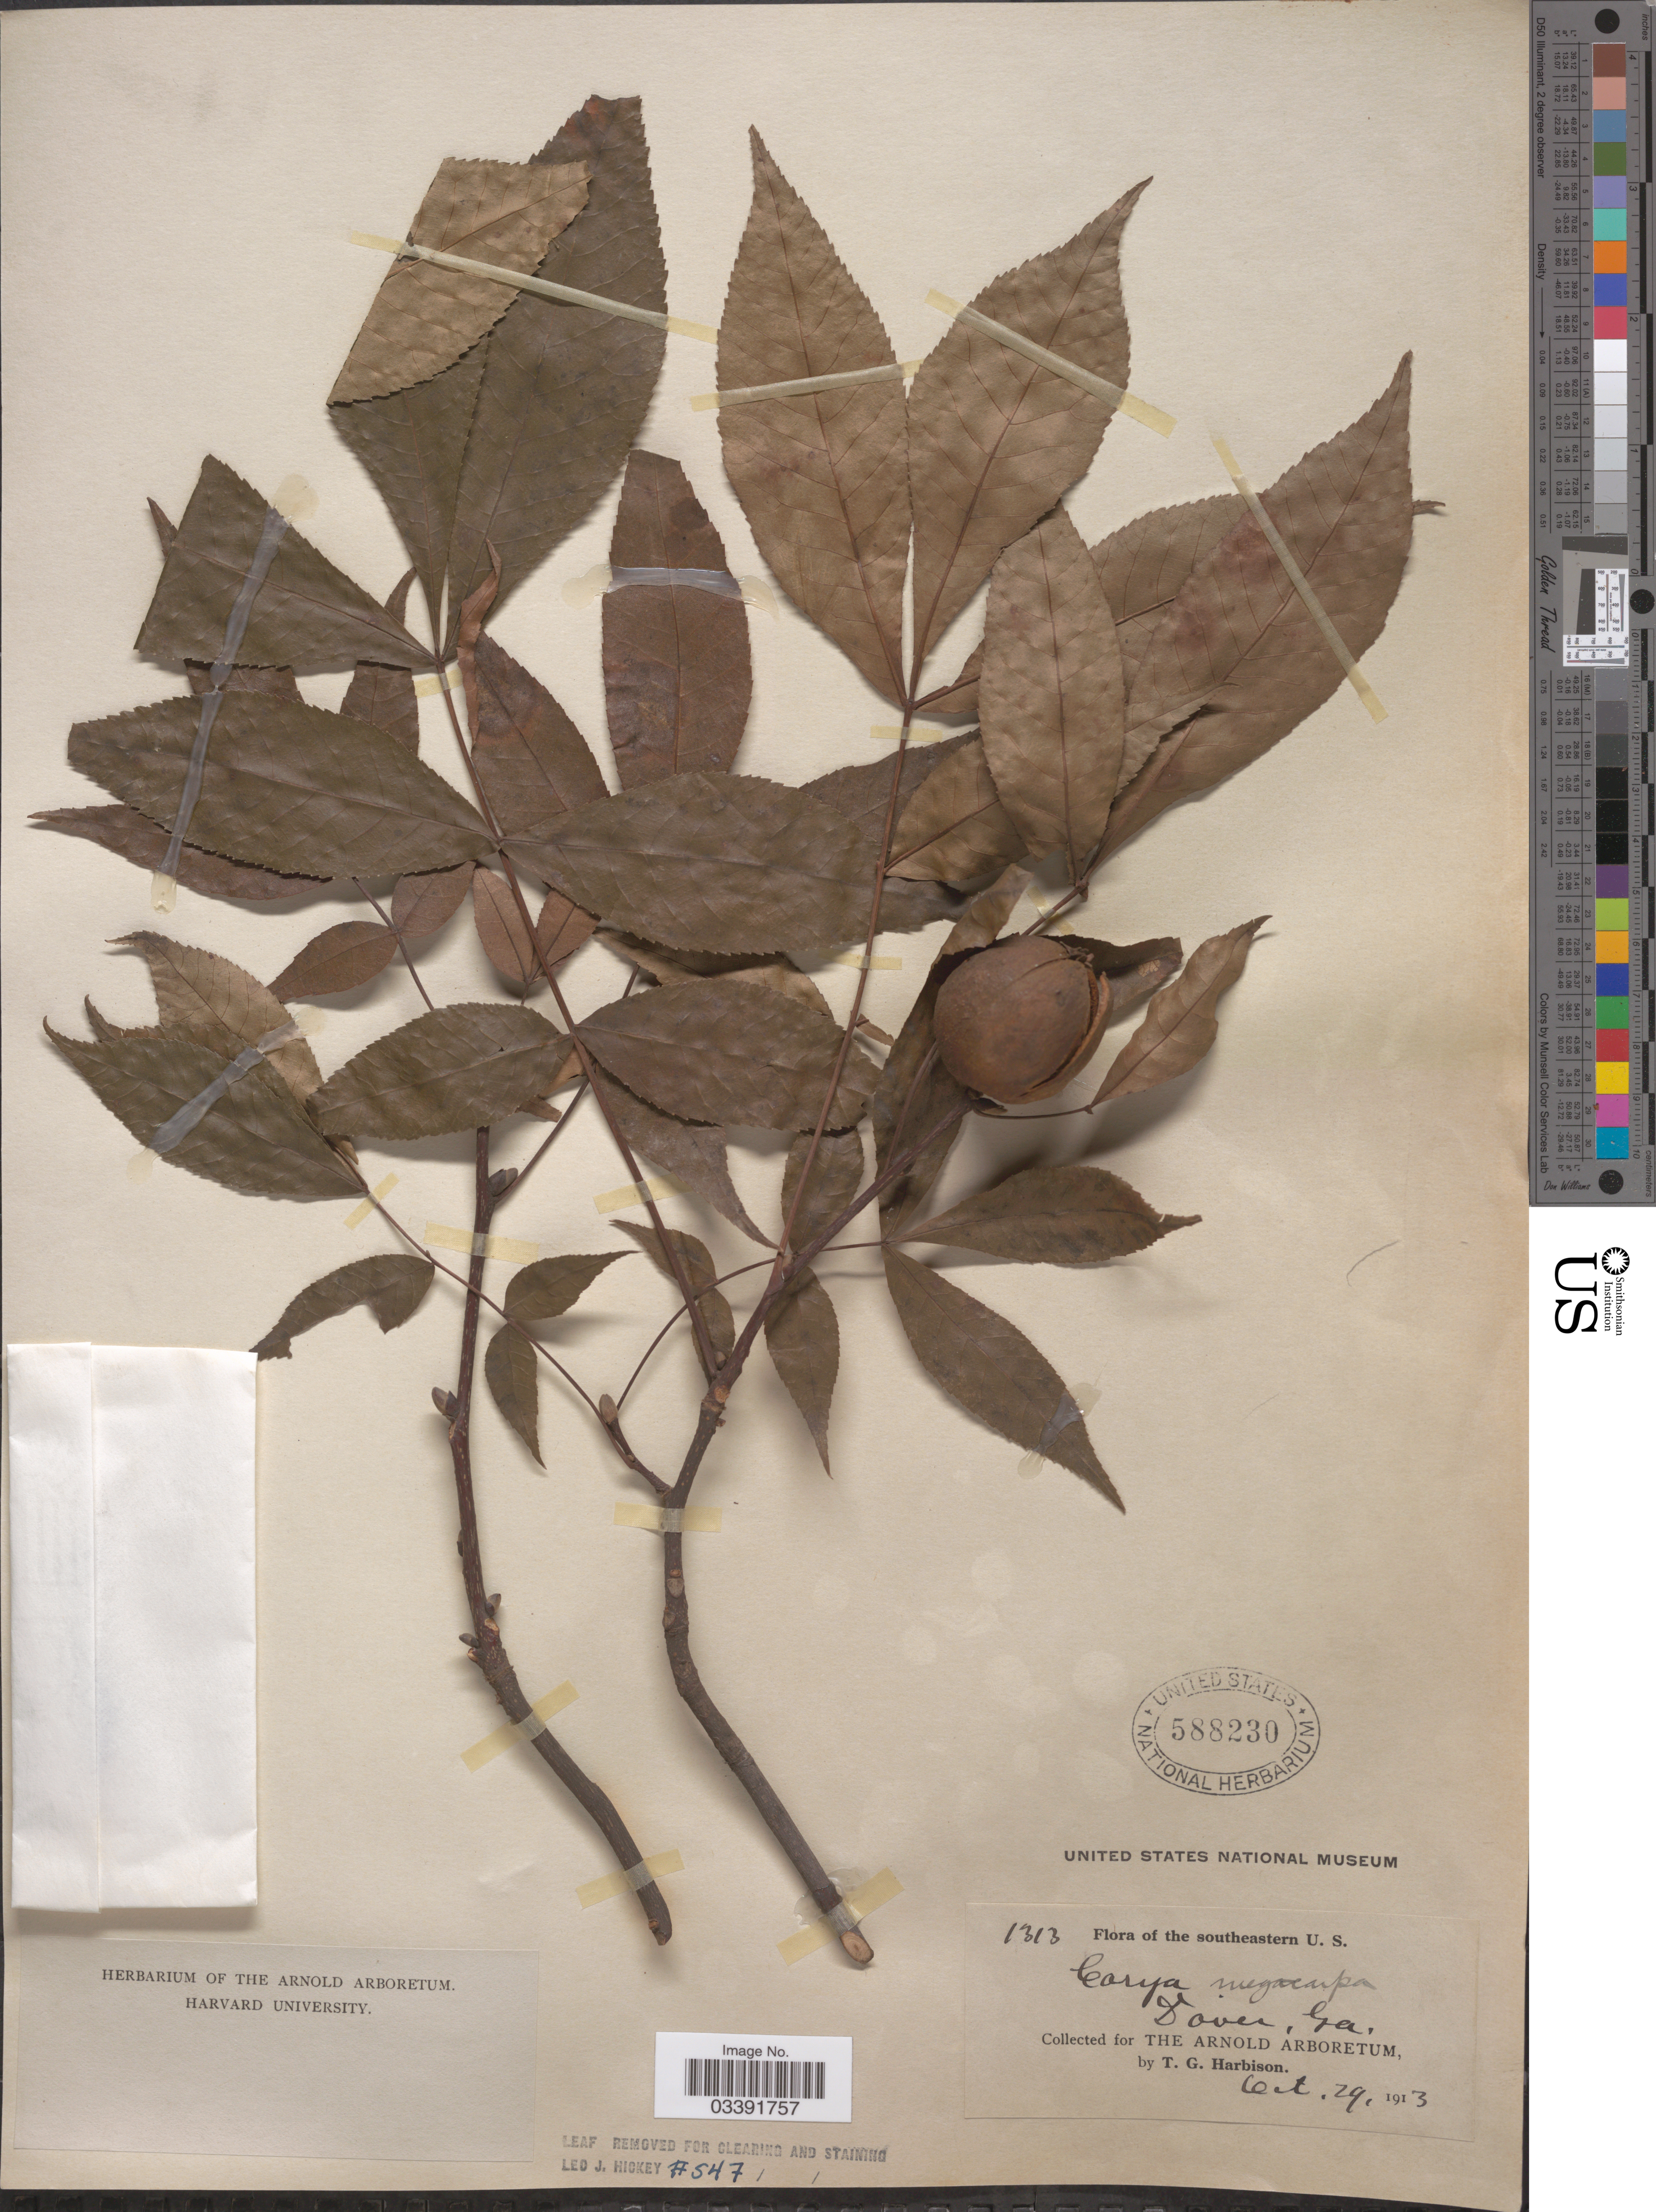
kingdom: Plantae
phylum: Tracheophyta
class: Magnoliopsida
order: Fagales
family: Juglandaceae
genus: Carya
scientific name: Carya glabra var. megacarpa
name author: (Sarg.) Sarg.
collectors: T. Harbison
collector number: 1313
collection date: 1913-10-29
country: United States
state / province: Georgia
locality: Dover.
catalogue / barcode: US 588230